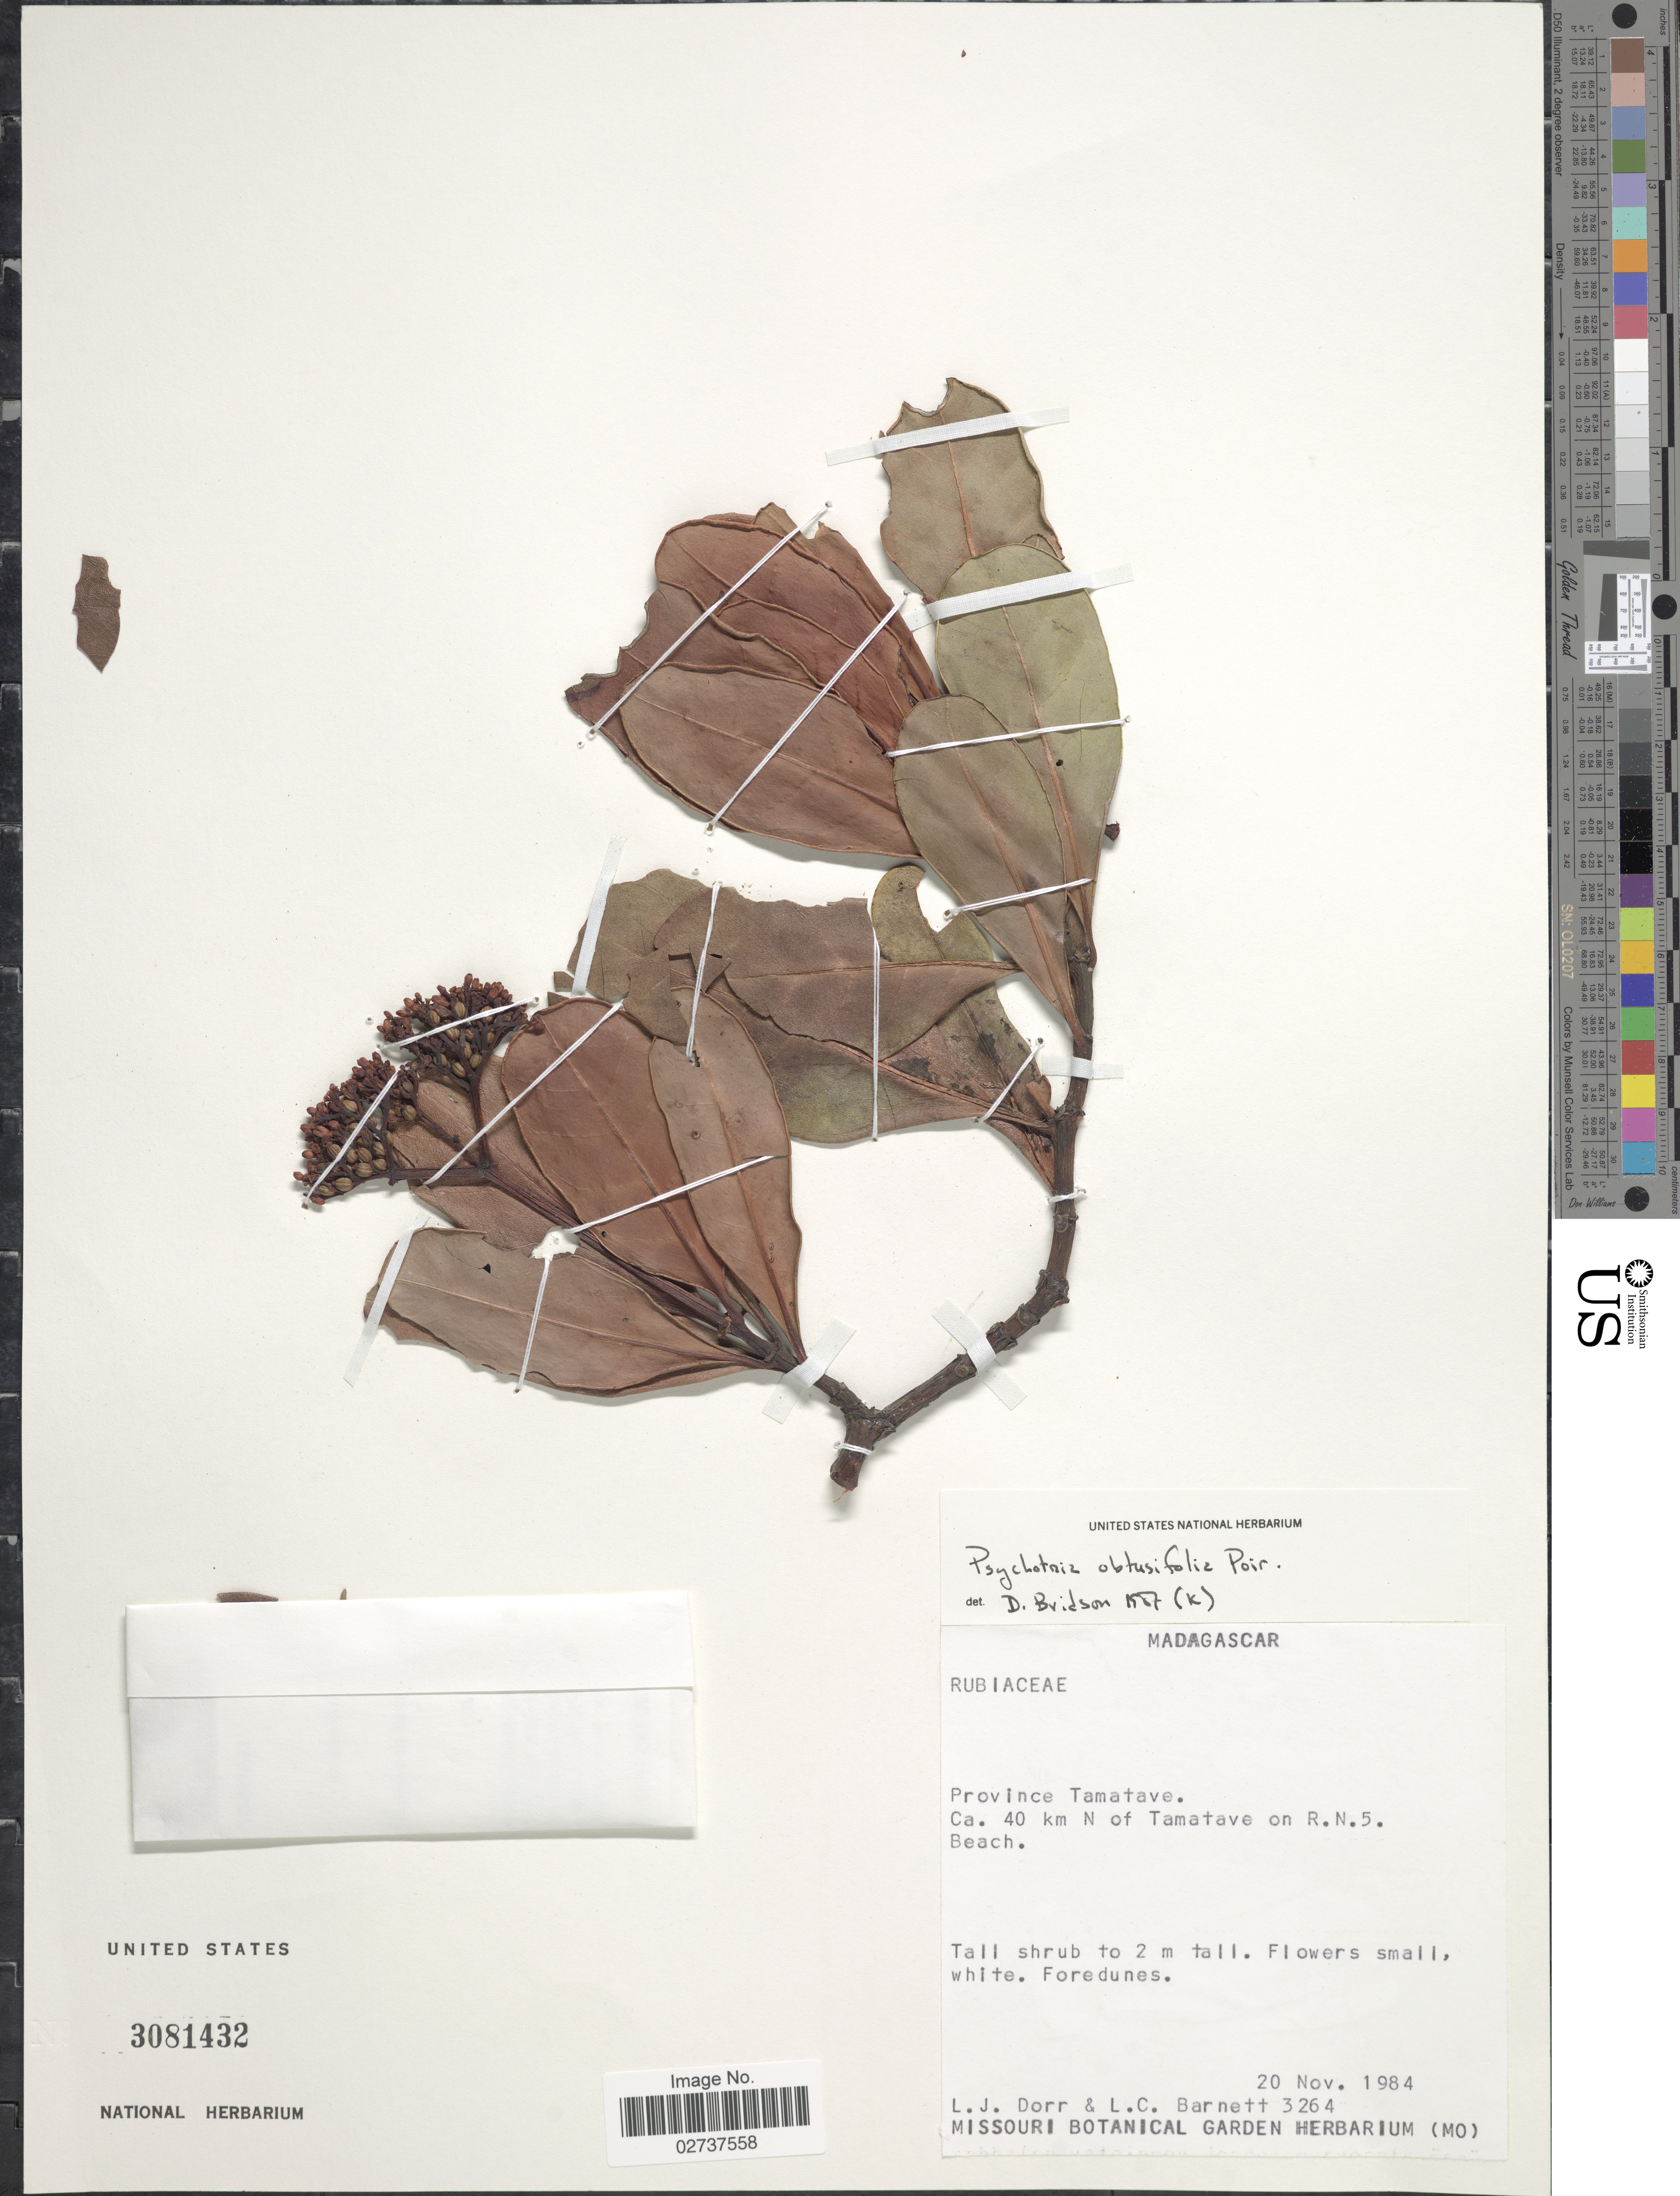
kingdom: Plantae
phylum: Tracheophyta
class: Magnoliopsida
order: Gentianales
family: Rubiaceae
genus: Psychotria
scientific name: Psychotria obtusifolia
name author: Lam. ex Poir.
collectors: L. J. Dorr & L. C. Barnett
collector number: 3264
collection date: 1984-11-20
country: Madagascar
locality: Province Tamatava, Ca. 40 km N of Tamatave on R.N. 5. Beach.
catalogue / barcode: US 3081432